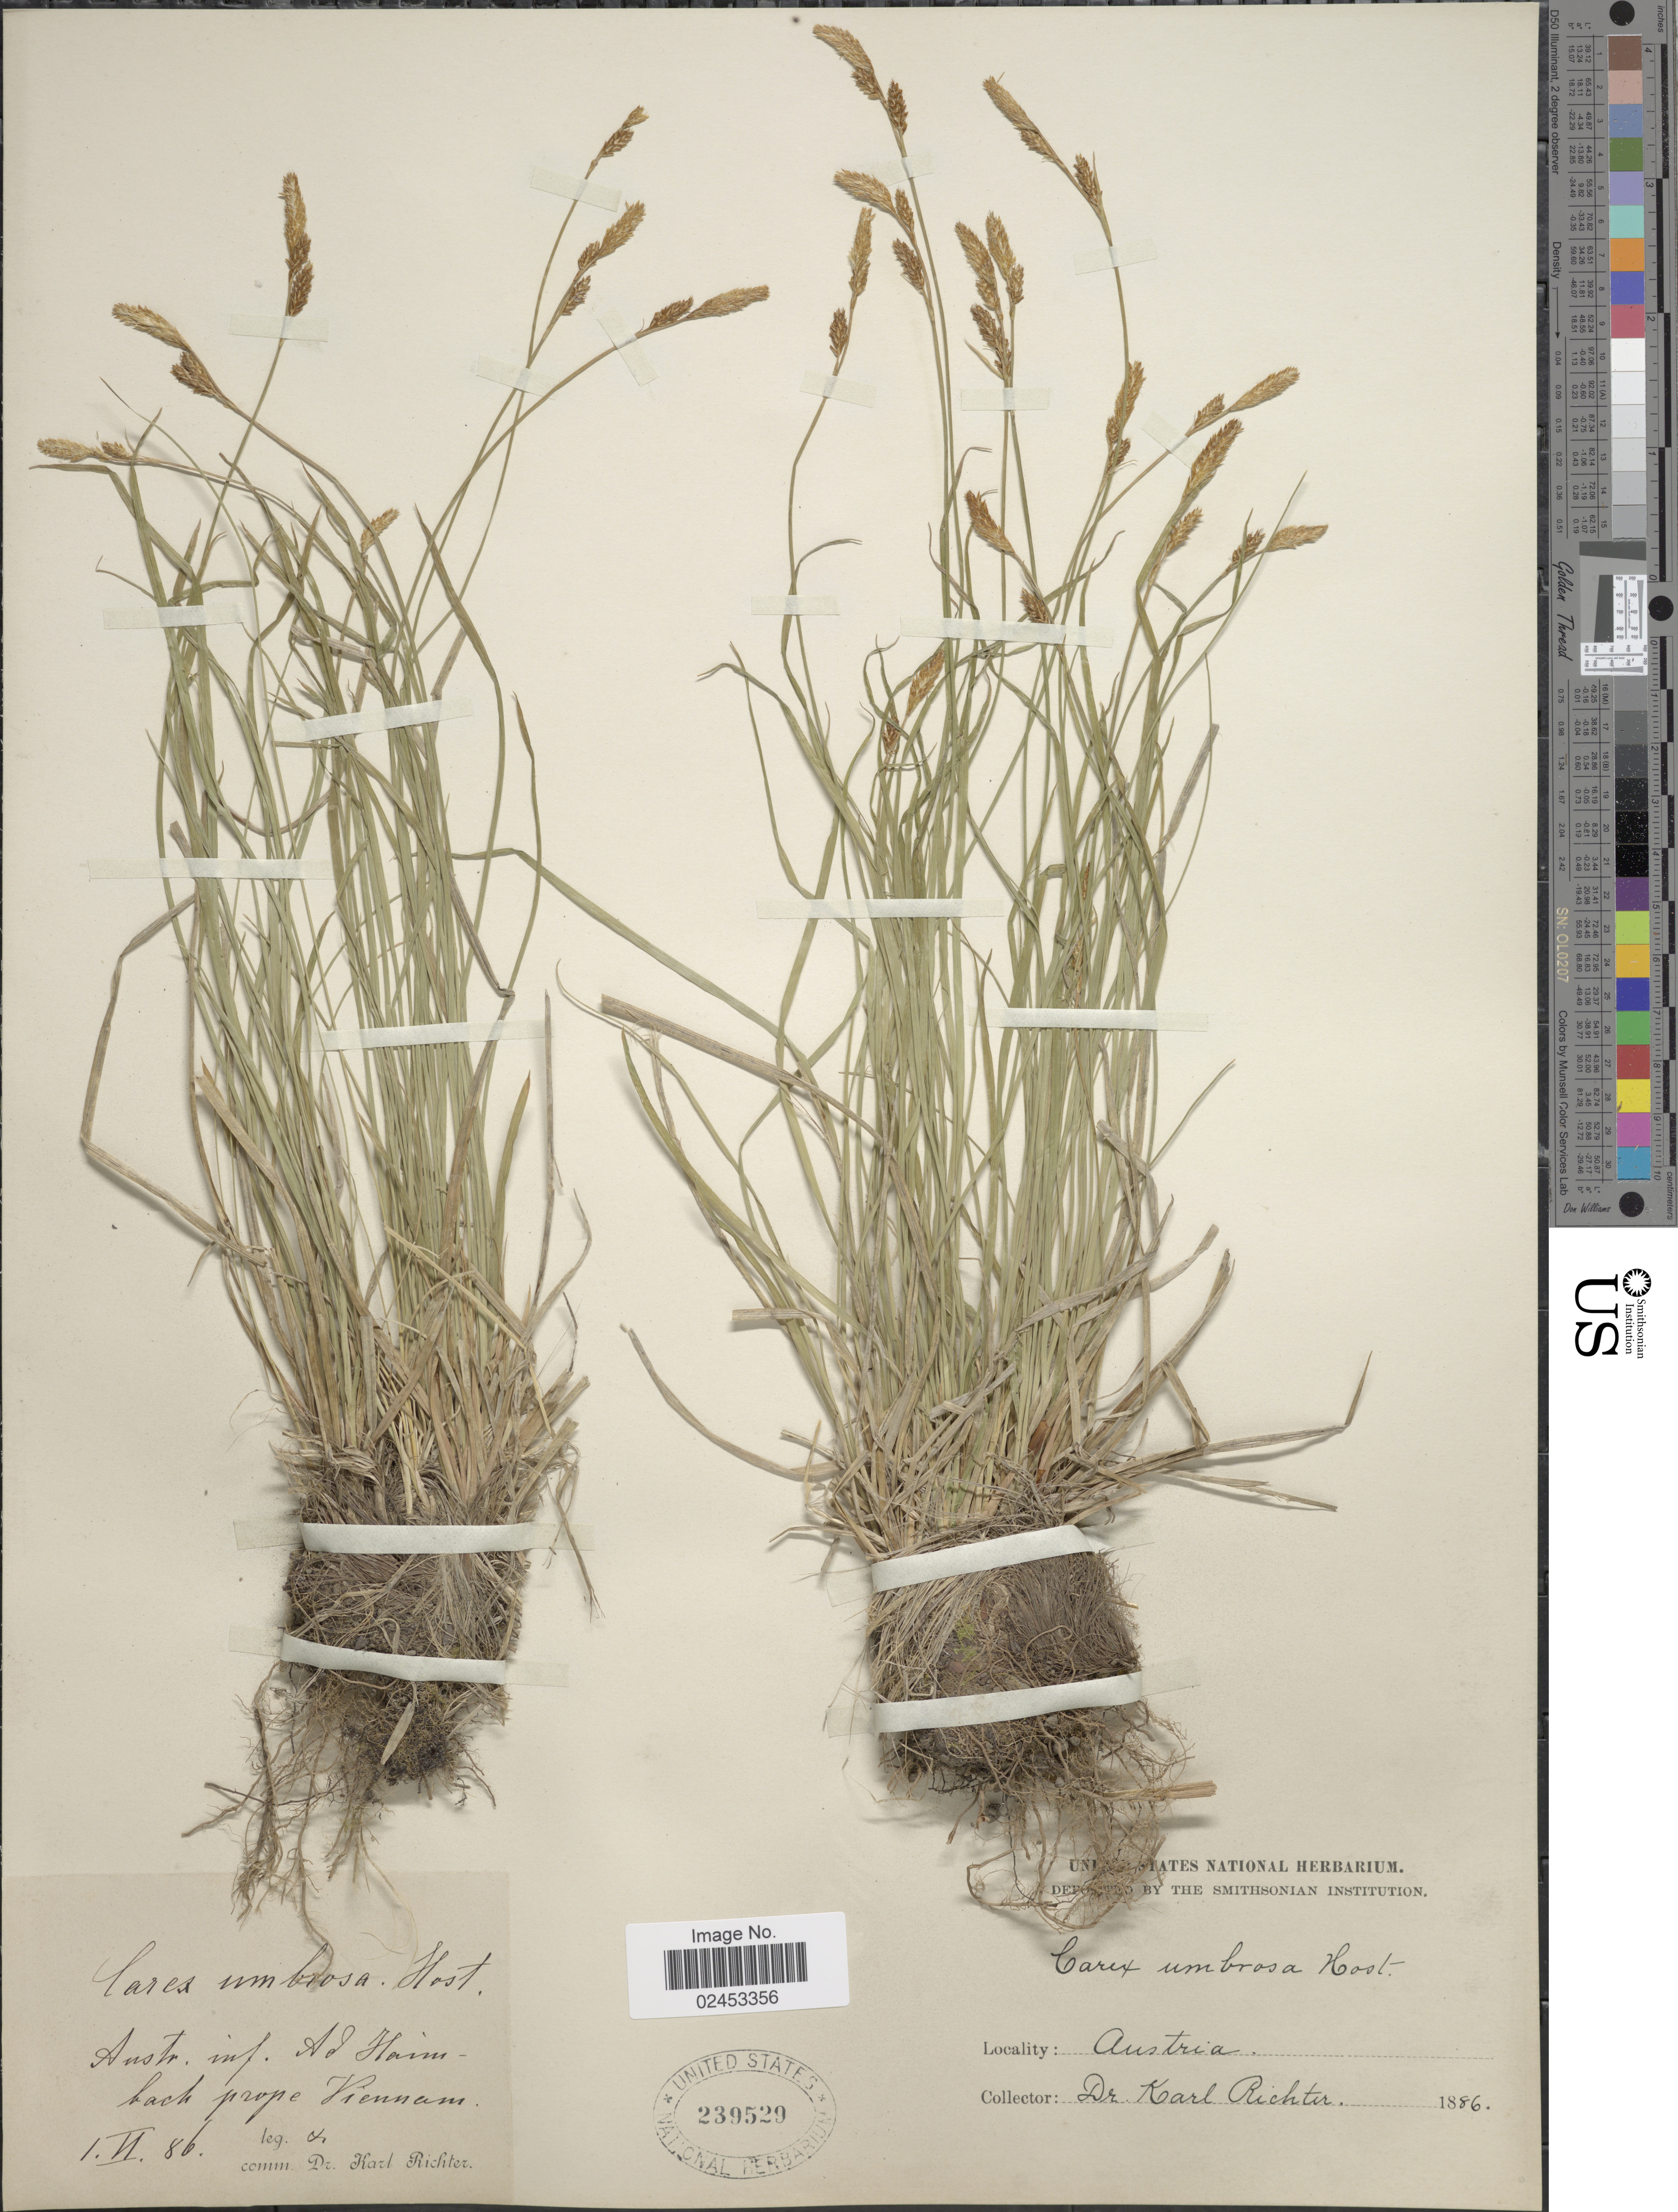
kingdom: Plantae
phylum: Tracheophyta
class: Liliopsida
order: Poales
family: Cyperaceae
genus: Carex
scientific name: Carex umbrosa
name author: Host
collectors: K. Richter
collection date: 1886-06-01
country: Austria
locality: Austr. inf Ad Haimbach prope Viennam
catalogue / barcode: US 239529